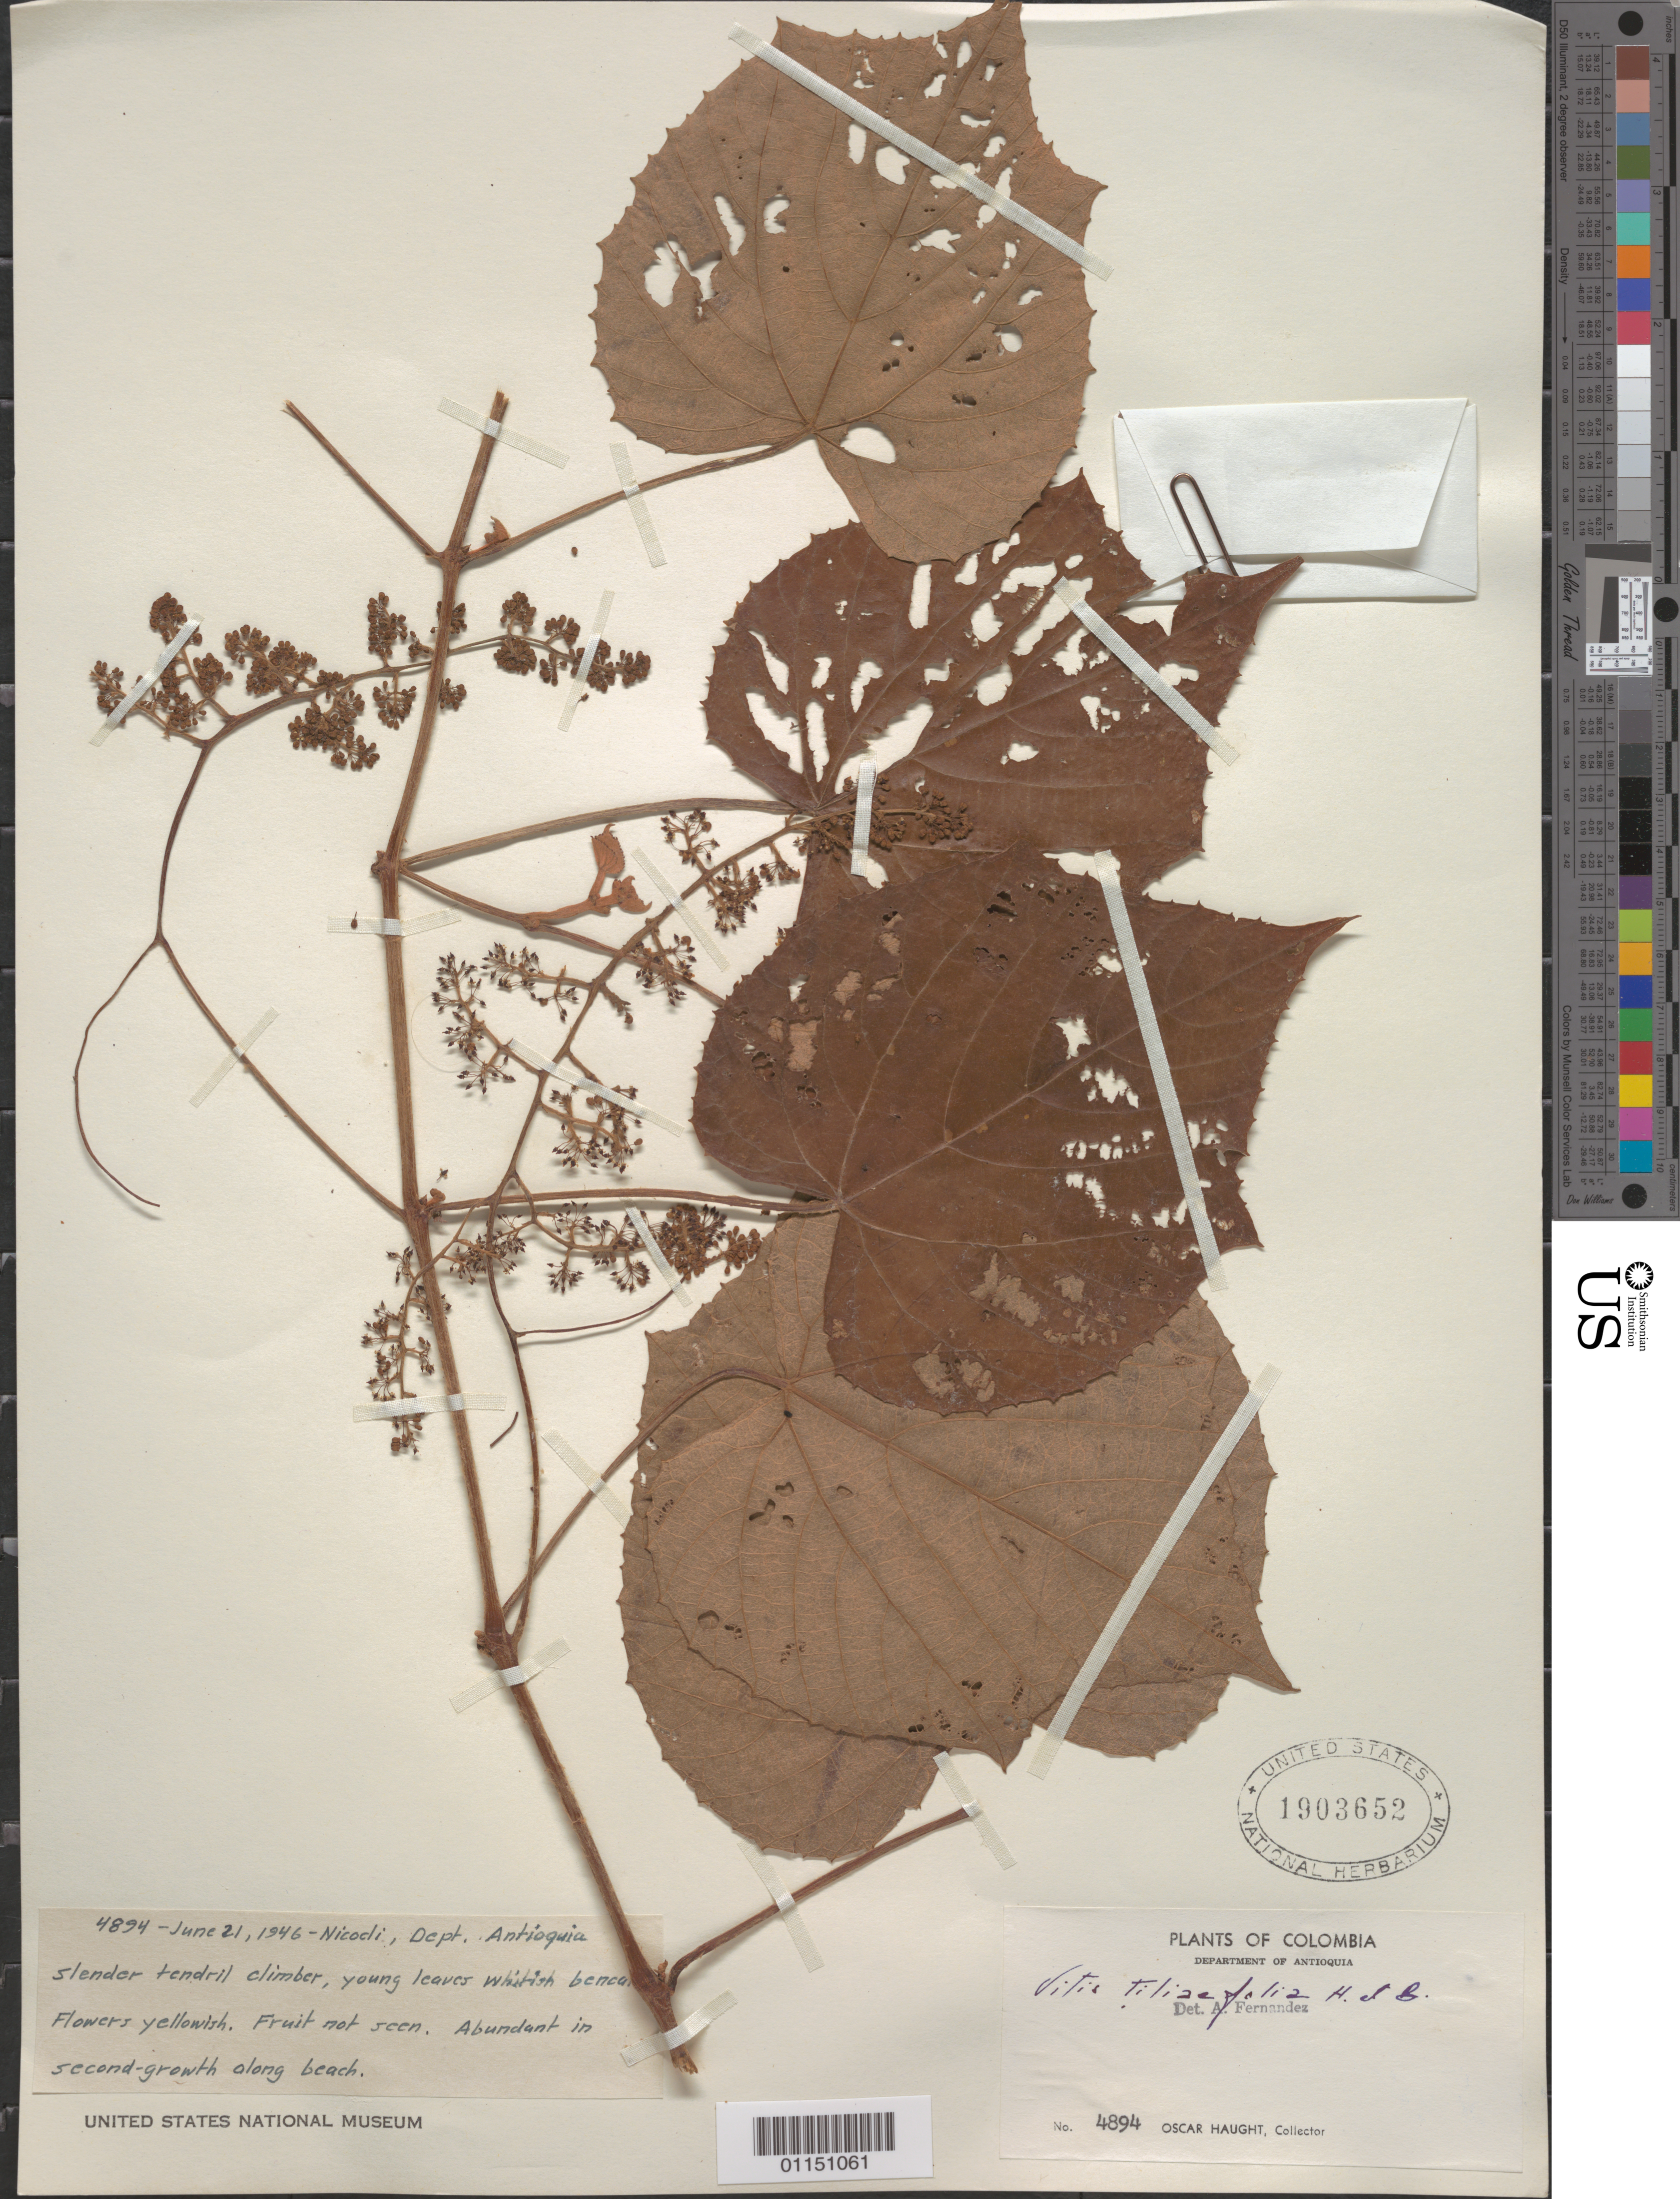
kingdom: Plantae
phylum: Tracheophyta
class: Magnoliopsida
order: Vitales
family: Vitaceae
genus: Vitis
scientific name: Vitis tiliaefolia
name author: Willd.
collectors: O. L. Haught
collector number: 4894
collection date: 1946-06-21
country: Colombia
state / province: Antioquia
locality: Necocli.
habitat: Slender tendril climber. Abundant in second-growth along beach.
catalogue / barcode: US 1903652